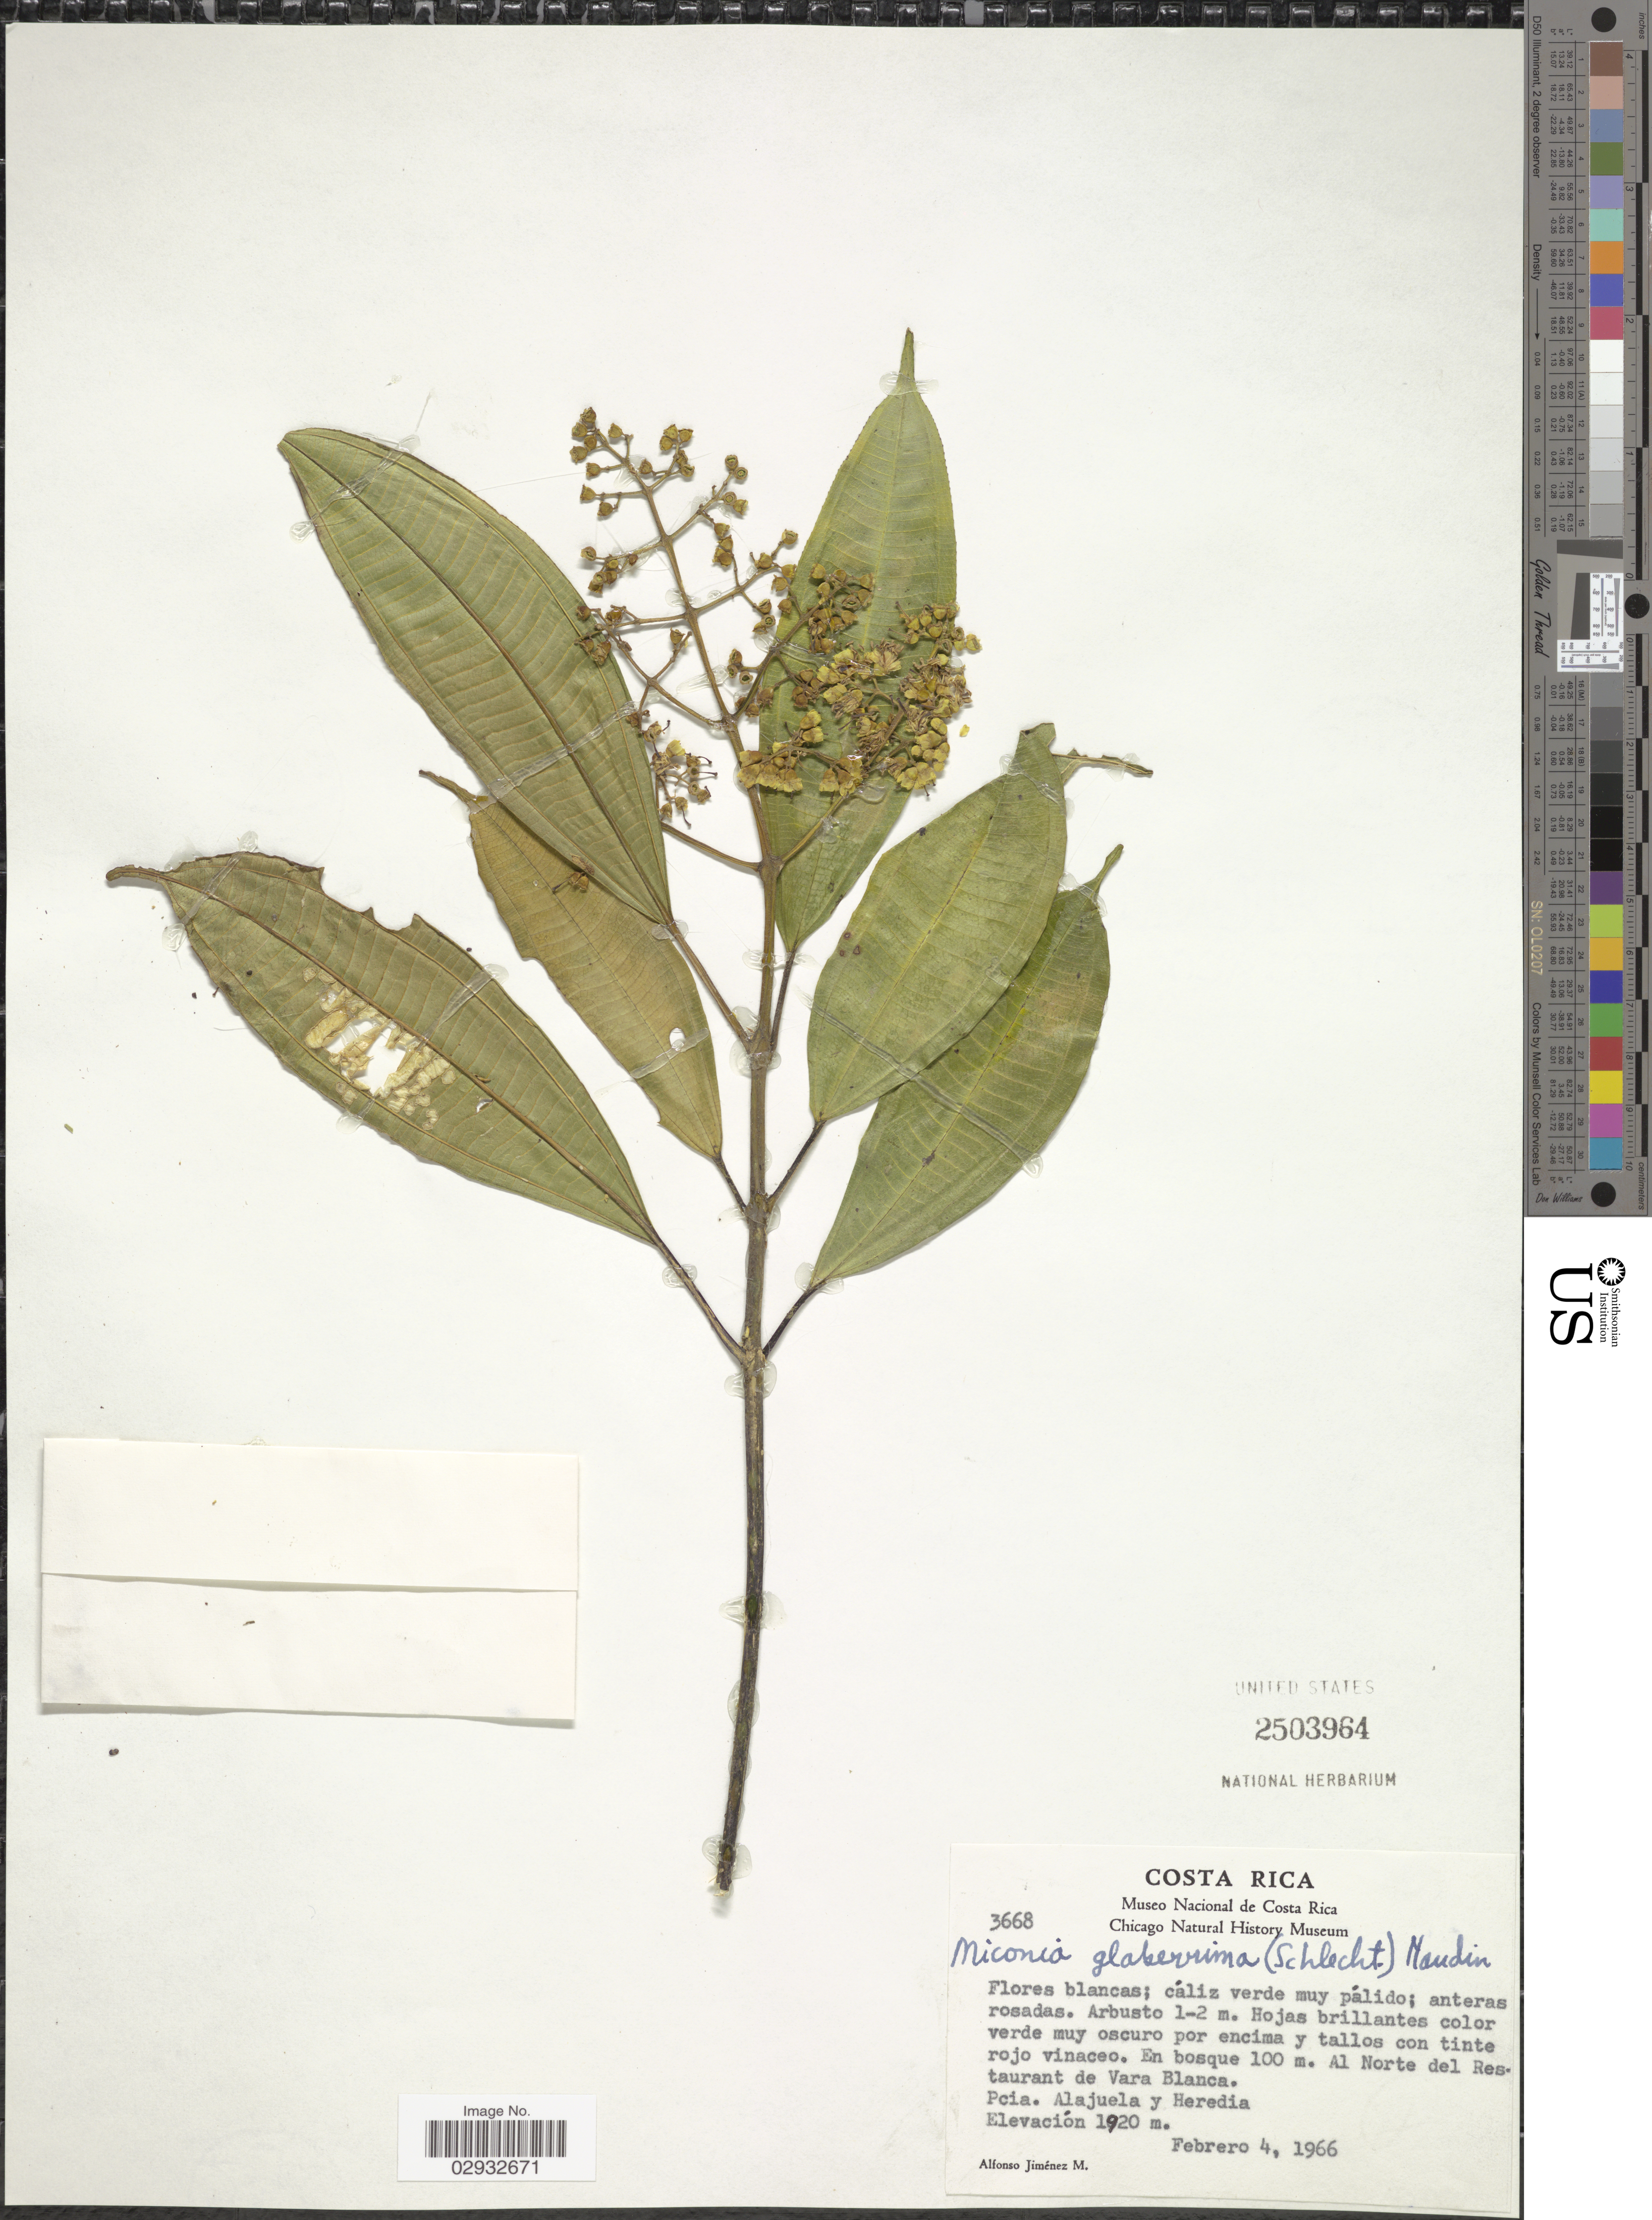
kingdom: Plantae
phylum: Tracheophyta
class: Magnoliopsida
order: Myrtales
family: Melastomataceae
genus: Miconia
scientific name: Miconia glaberrima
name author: (Schltdl.) Naudin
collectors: A. Jimenez M.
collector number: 3668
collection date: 1966-02-04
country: Costa Rica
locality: Al Norte del Restaurant de Vara Blanca. Pcia. Alajuela y Heredia.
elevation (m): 1920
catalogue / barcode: US 2503964